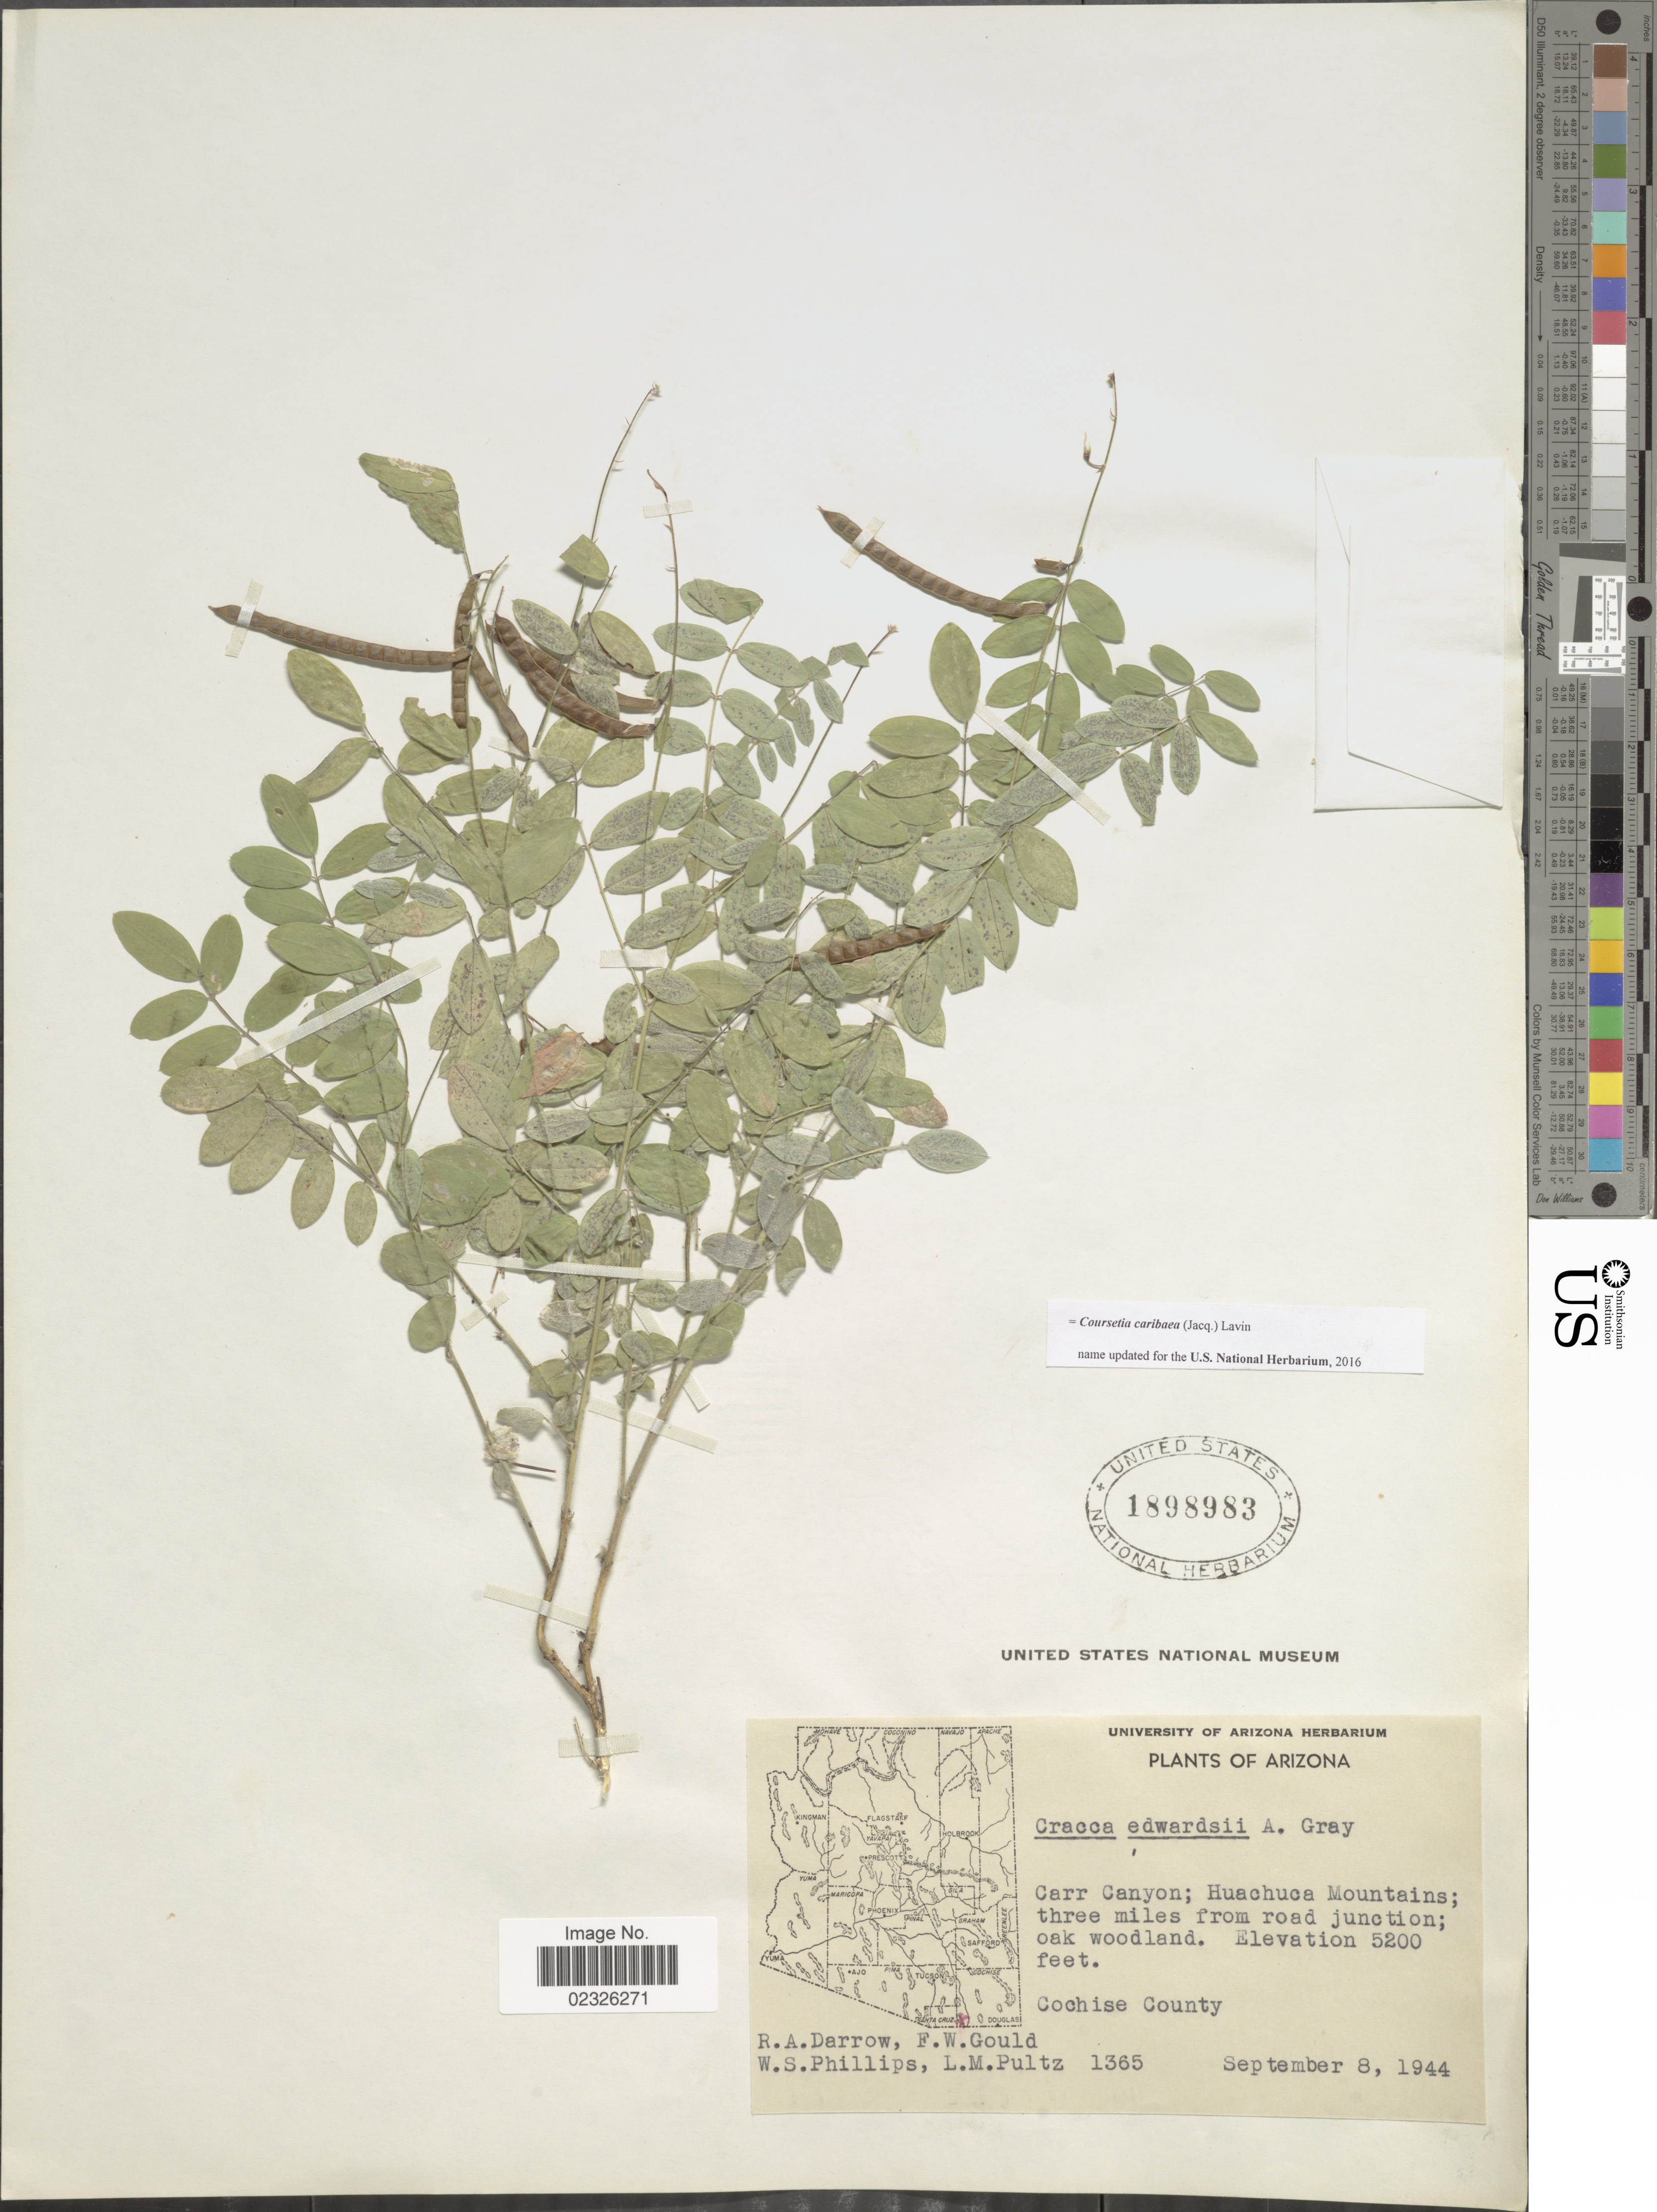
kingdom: Plantae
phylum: Tracheophyta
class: Magnoliopsida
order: Fabales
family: Fabaceae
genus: Coursetia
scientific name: Coursetia caribaea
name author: (Jacq.) Lavin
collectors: R. A. Darrow, F. W. Gould, W. S. Phillips & L. Pultz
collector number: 1365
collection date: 1944-09-08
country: United States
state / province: Arizona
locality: Carr Canyon; Huachuca Mountains; three miles from road junction; oak woodland. Cochise County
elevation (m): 1585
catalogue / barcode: US 1898983